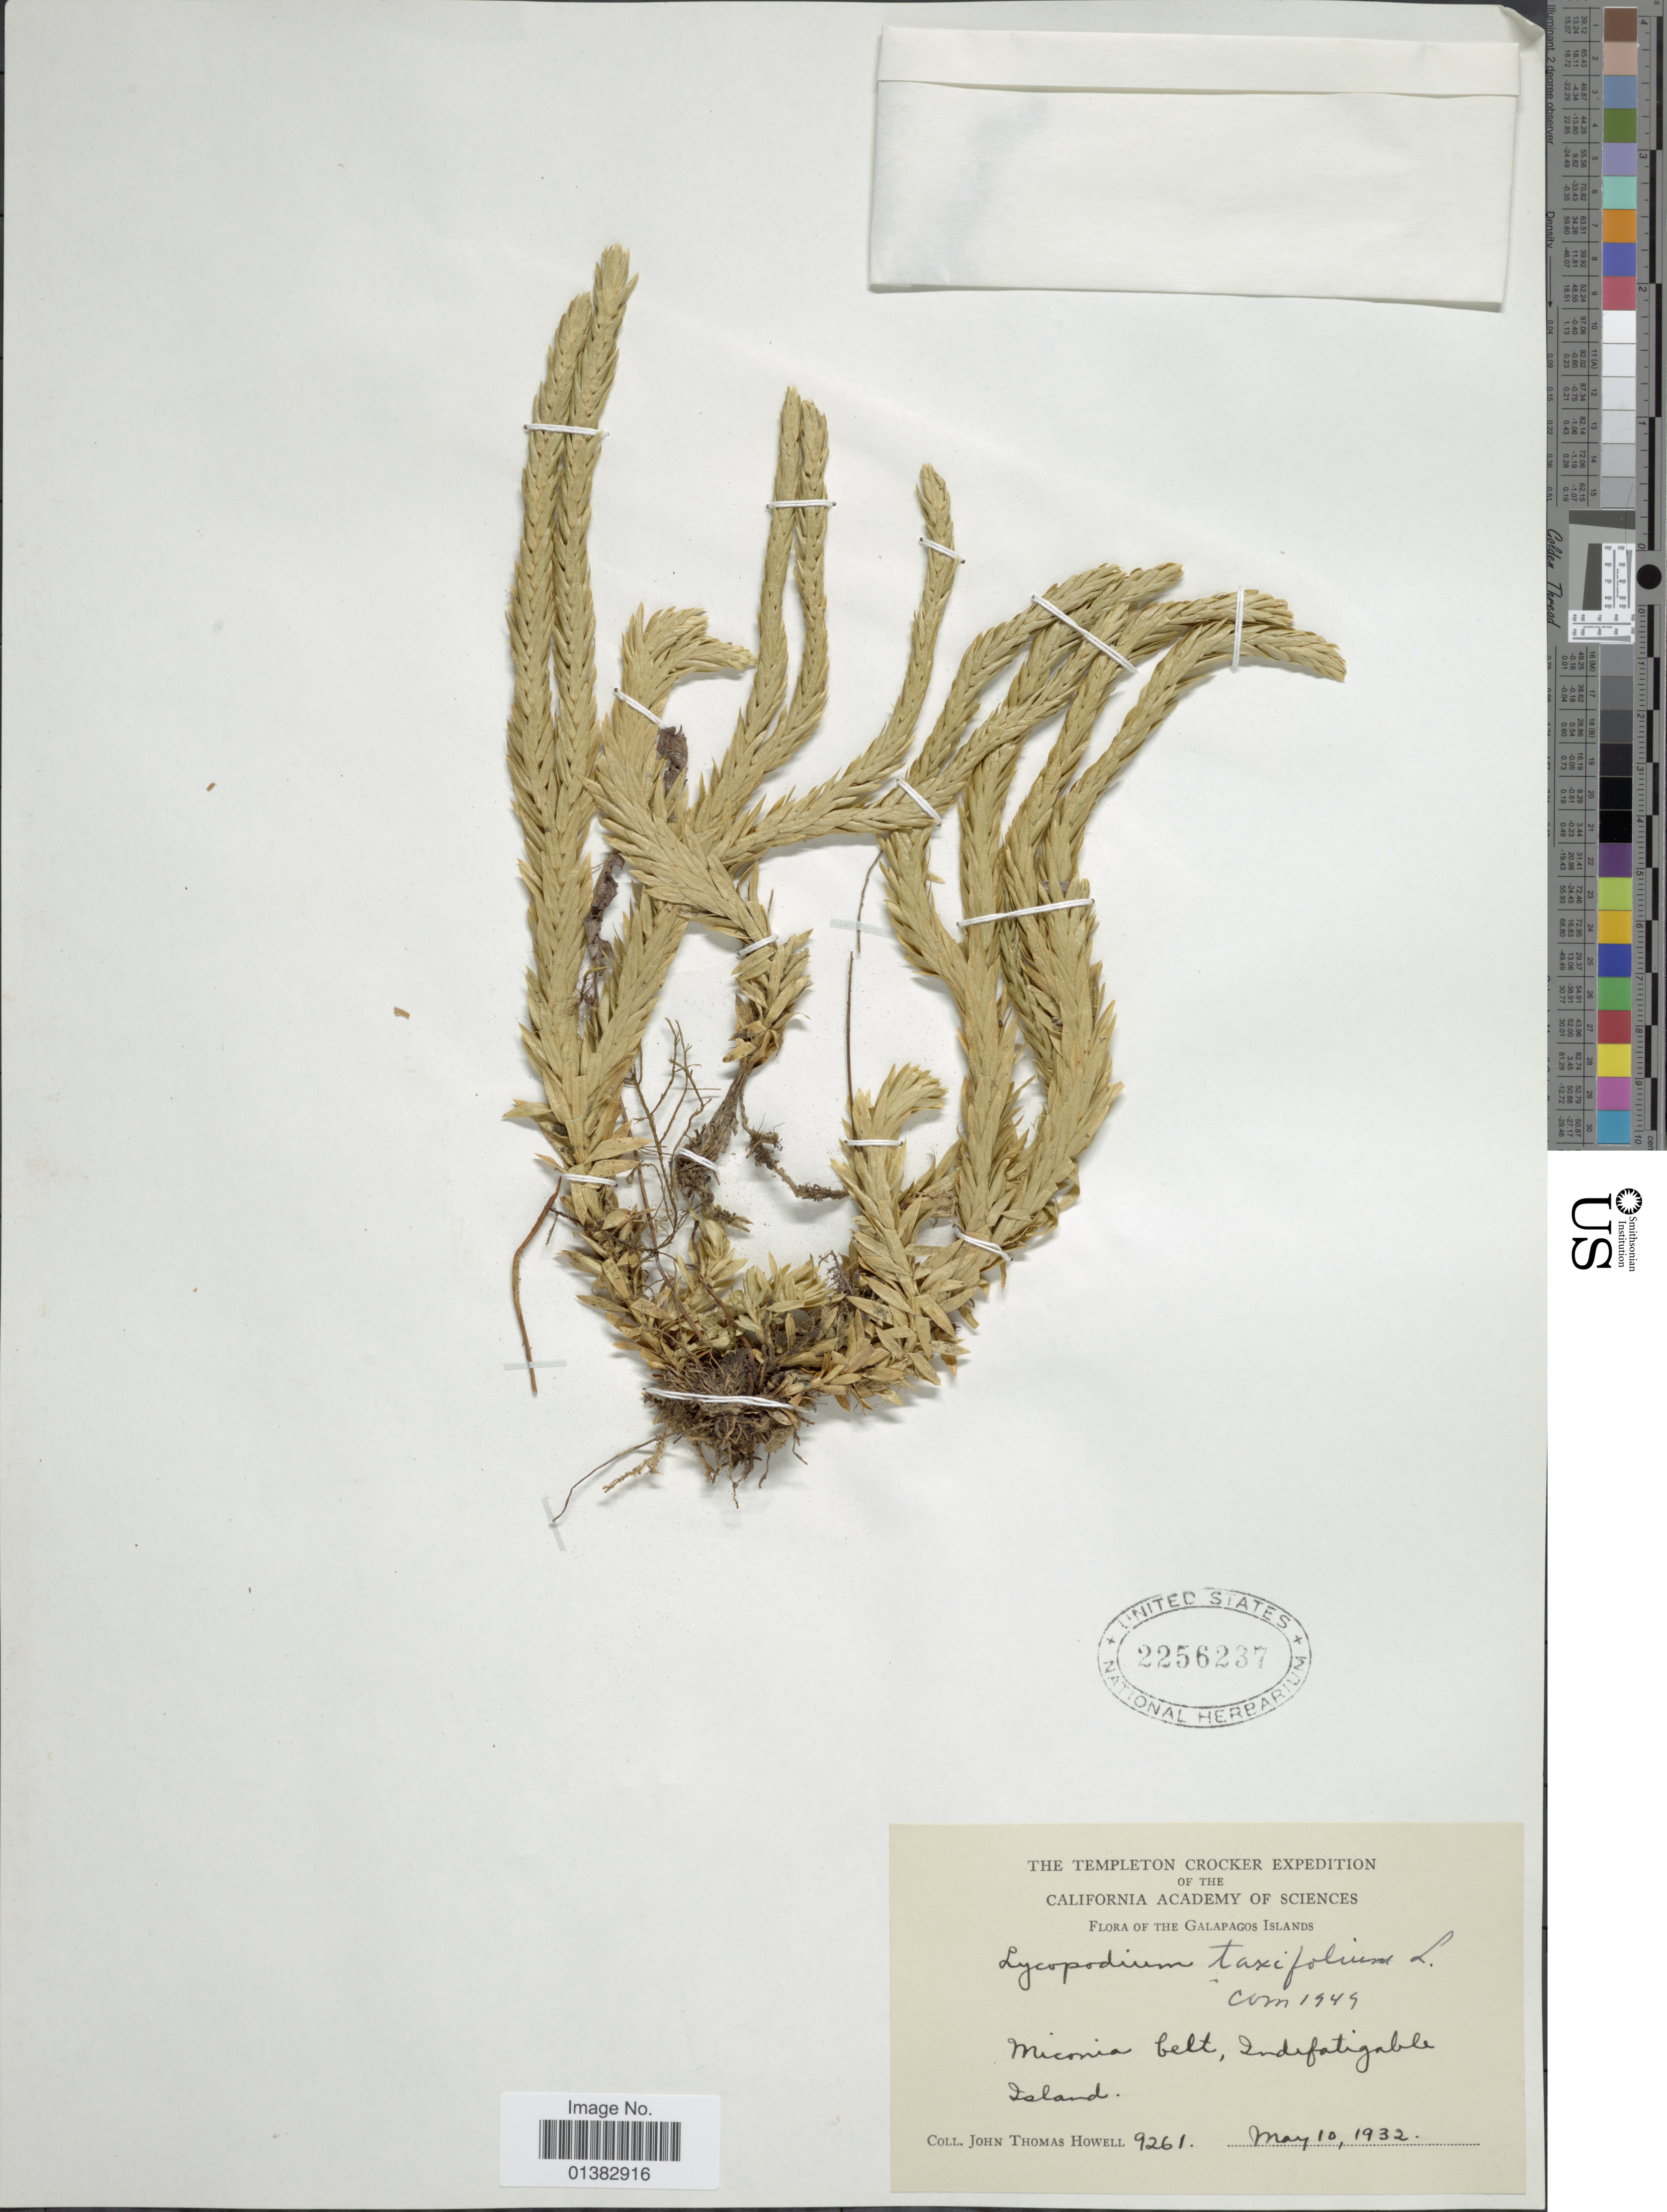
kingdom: Plantae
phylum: Tracheophyta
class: Lycopodiopsida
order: Lycopodiales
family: Lycopodiaceae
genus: Phlegmariurus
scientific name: Phlegmariurus taxifolius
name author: (Sw.) Á. Löve & D. Löve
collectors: J. T. Howell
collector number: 9261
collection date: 1932-05-10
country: Ecuador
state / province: Colón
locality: Galapagos Islands, Miconia belt, Indefatigable Island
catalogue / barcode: US 2256237